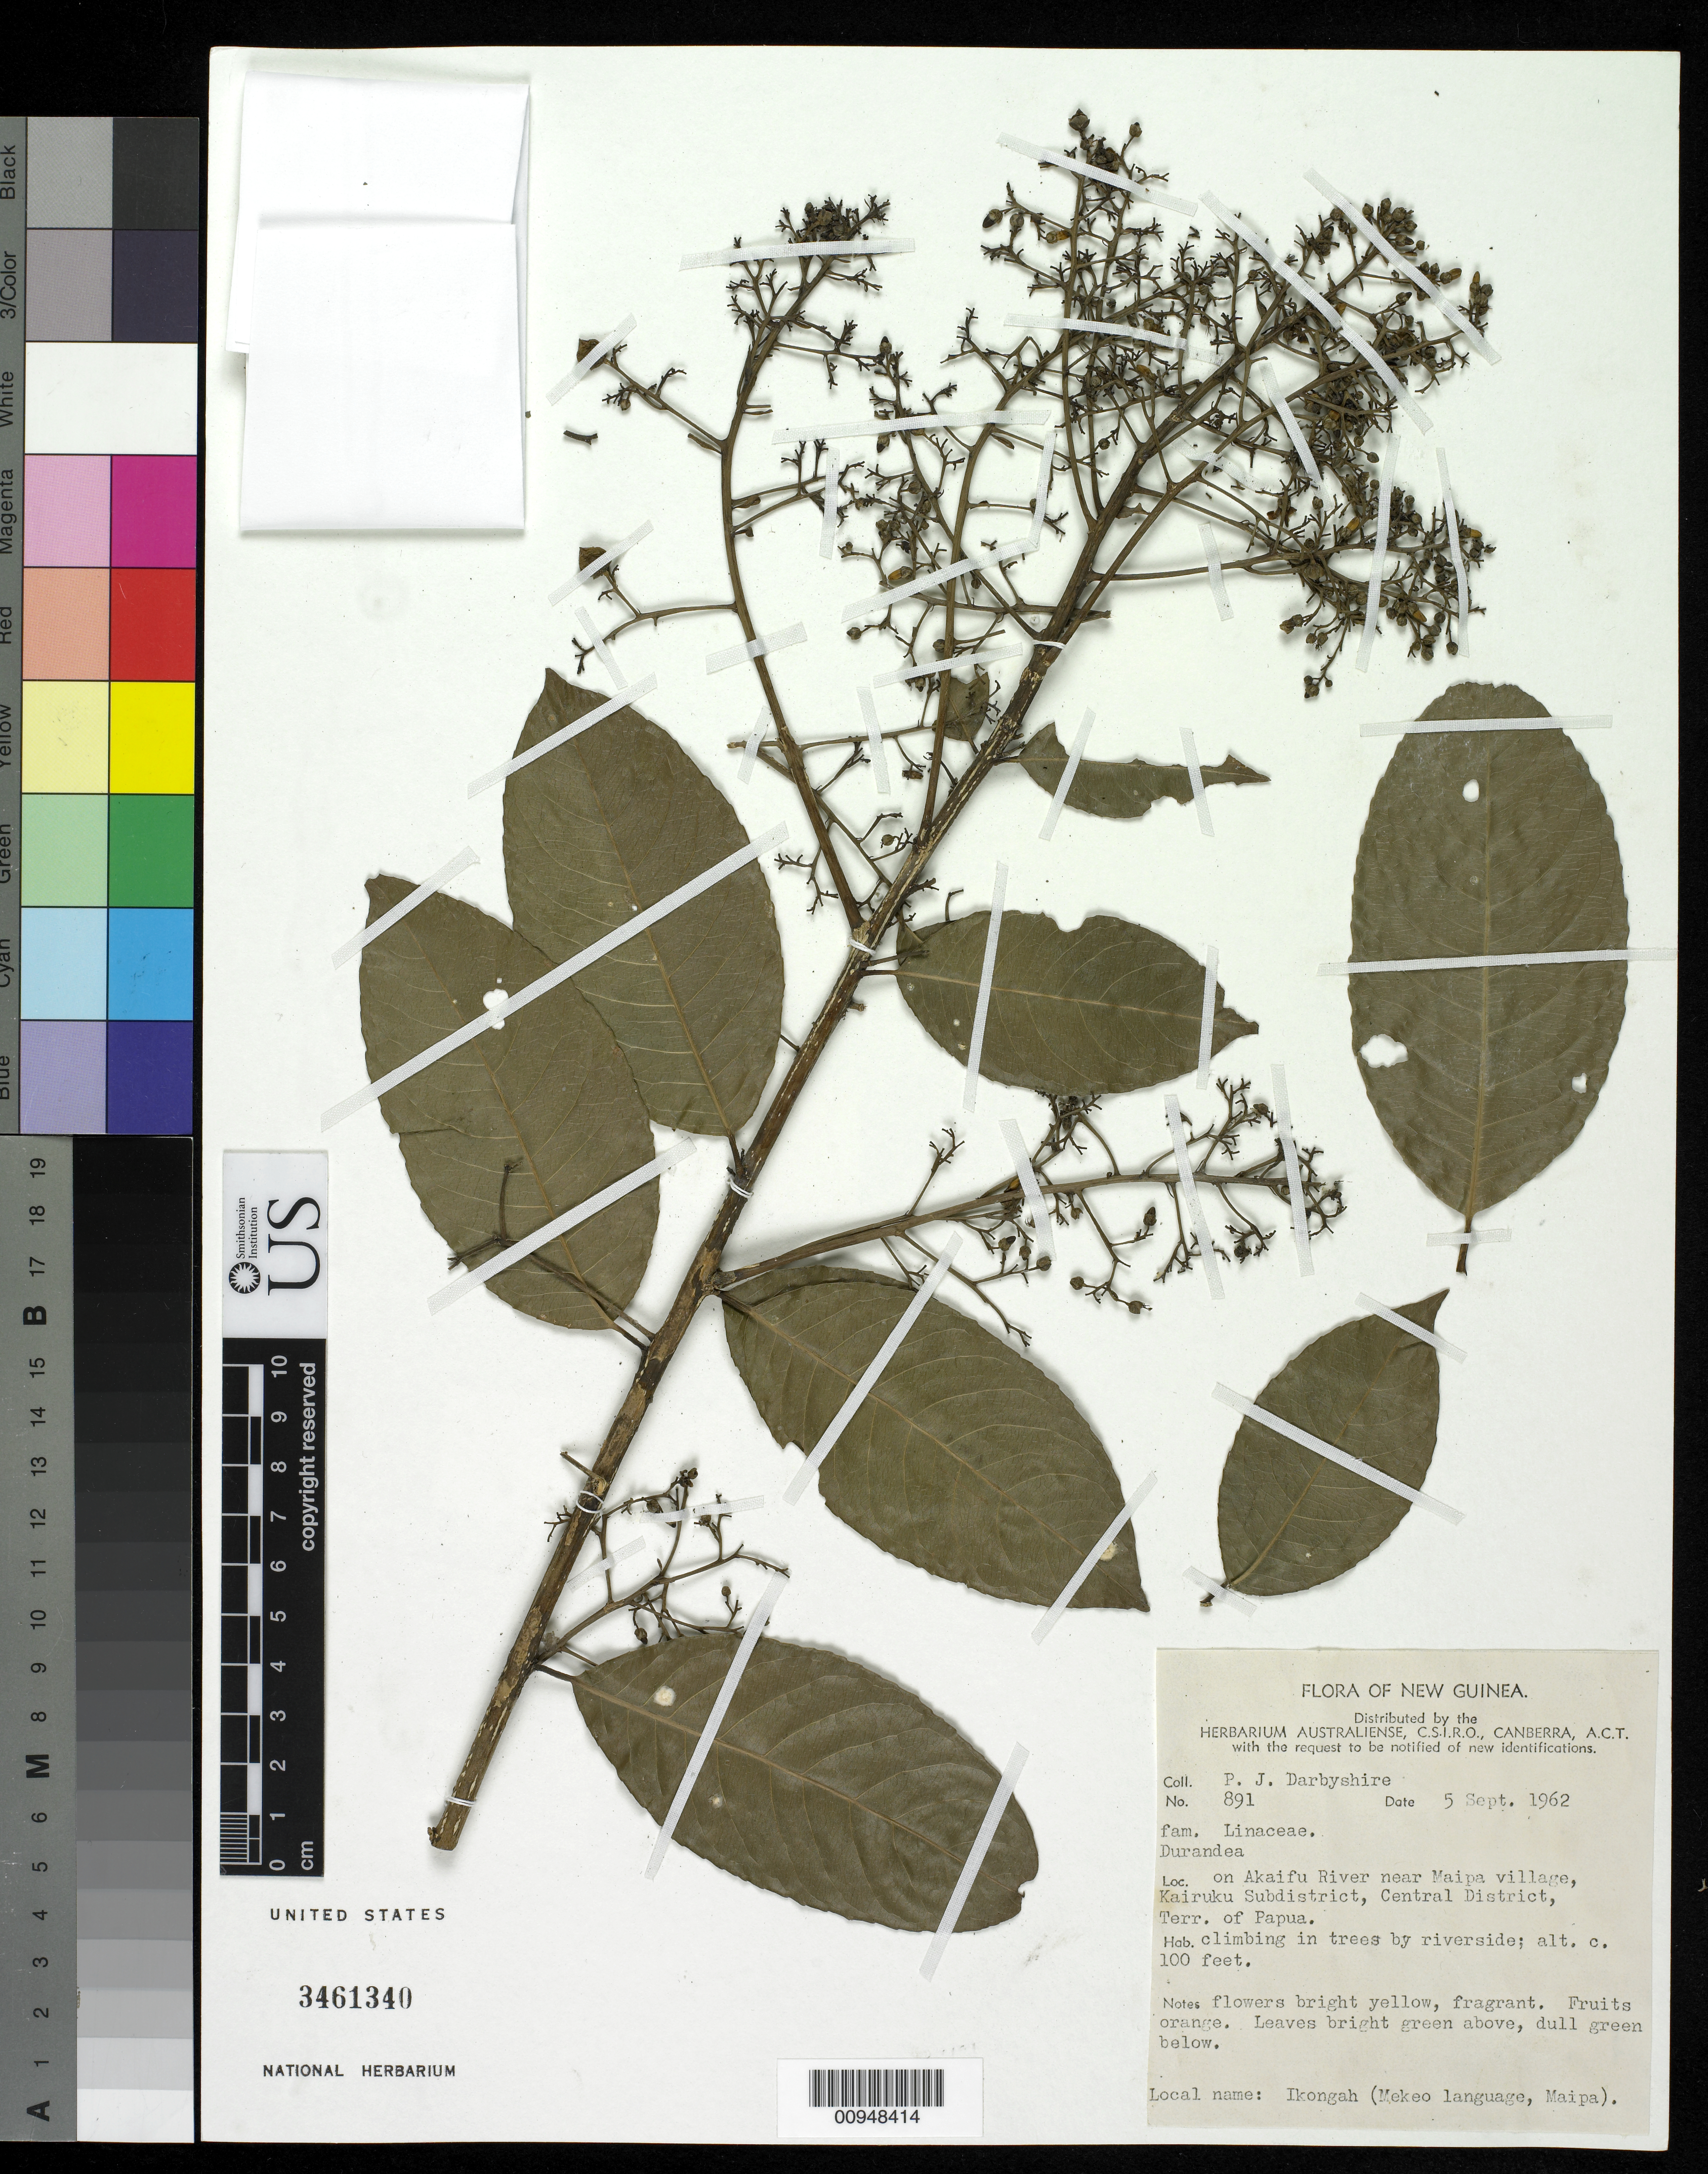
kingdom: Plantae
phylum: Tracheophyta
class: Magnoliopsida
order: Malpighiales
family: Linaceae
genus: Hugonia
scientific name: Hugonia jenkinsii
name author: F. Muell.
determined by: van Hooren, A.M.N.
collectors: P. Darbyshire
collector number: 891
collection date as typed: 05 Sep 1962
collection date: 1962-09-05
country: Papua New Guinea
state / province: Central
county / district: Kairuku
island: New Guinea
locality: on Akaifu River near Maipa village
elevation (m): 30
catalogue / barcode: US 3461340